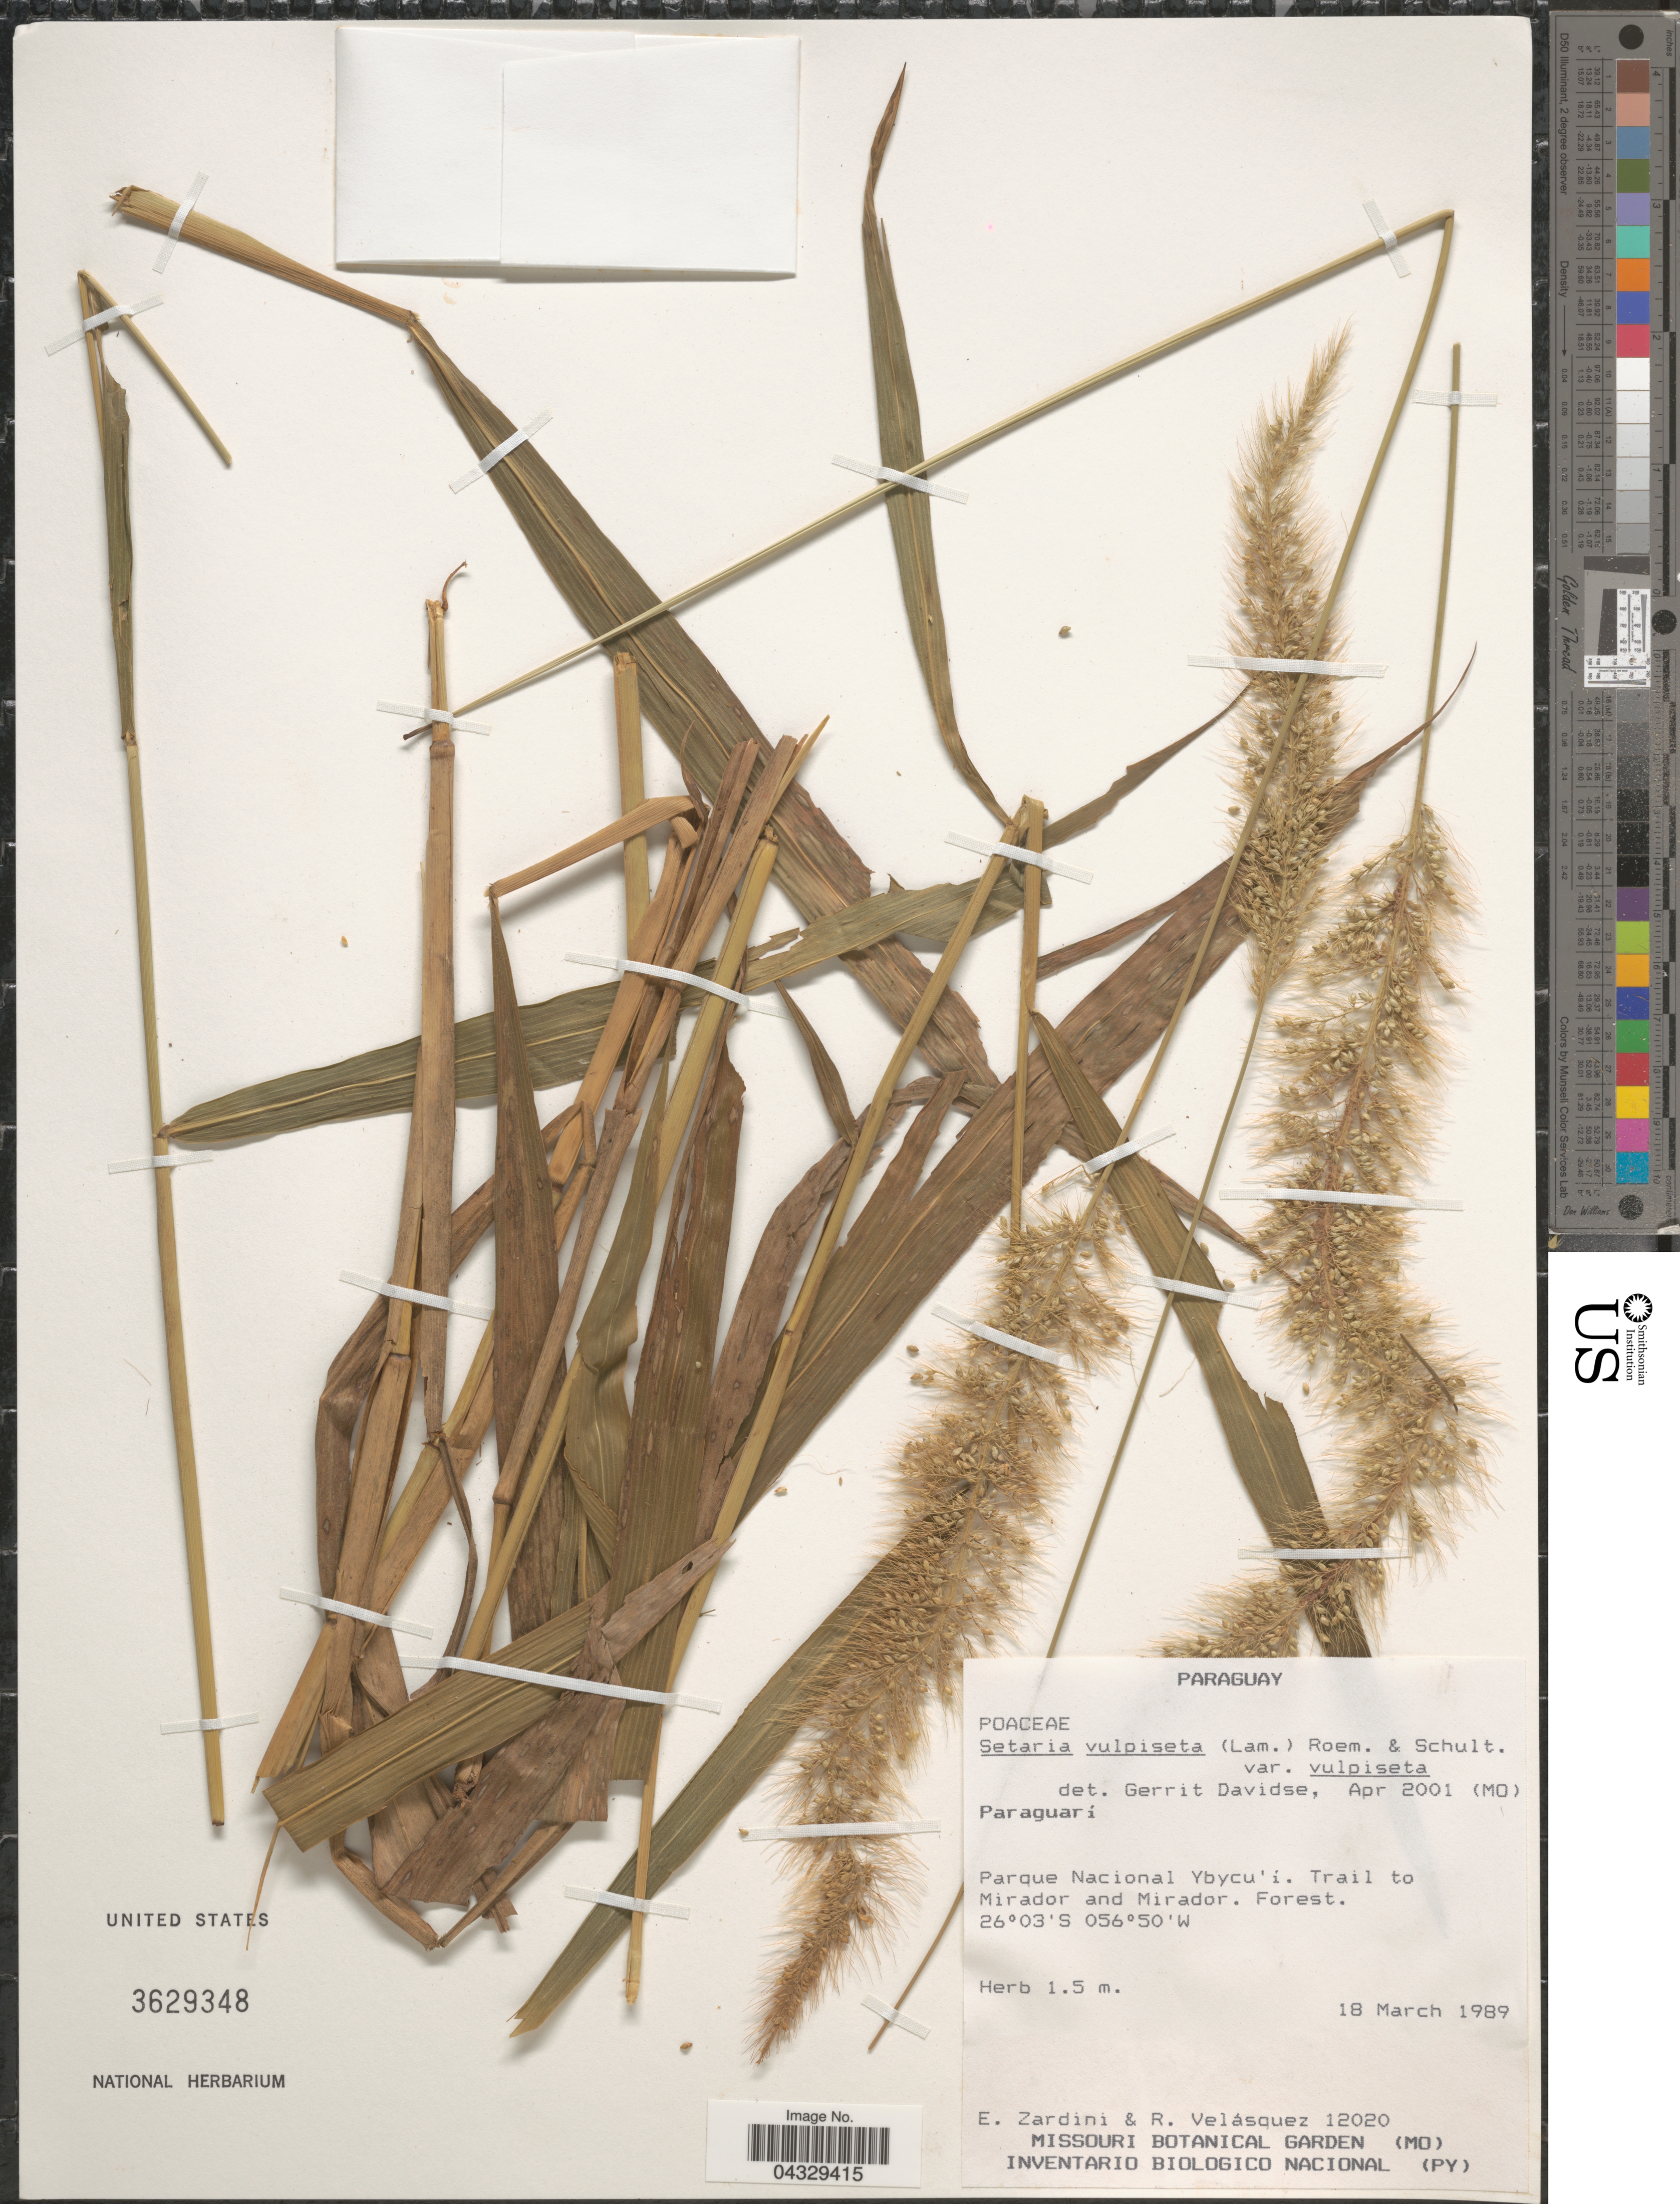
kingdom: Plantae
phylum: Tracheophyta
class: Liliopsida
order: Poales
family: Poaceae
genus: Setaria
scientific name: Setaria vulpiseta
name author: (Lam.) Roem. & Schult.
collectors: E. Zardini & R. Velásquez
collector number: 12020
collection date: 1989-03-18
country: Paraguay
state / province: Paraguari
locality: Parque Nacional Ybucu'i. Trail to Mirador and Mirador. Forest.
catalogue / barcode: US 3629348